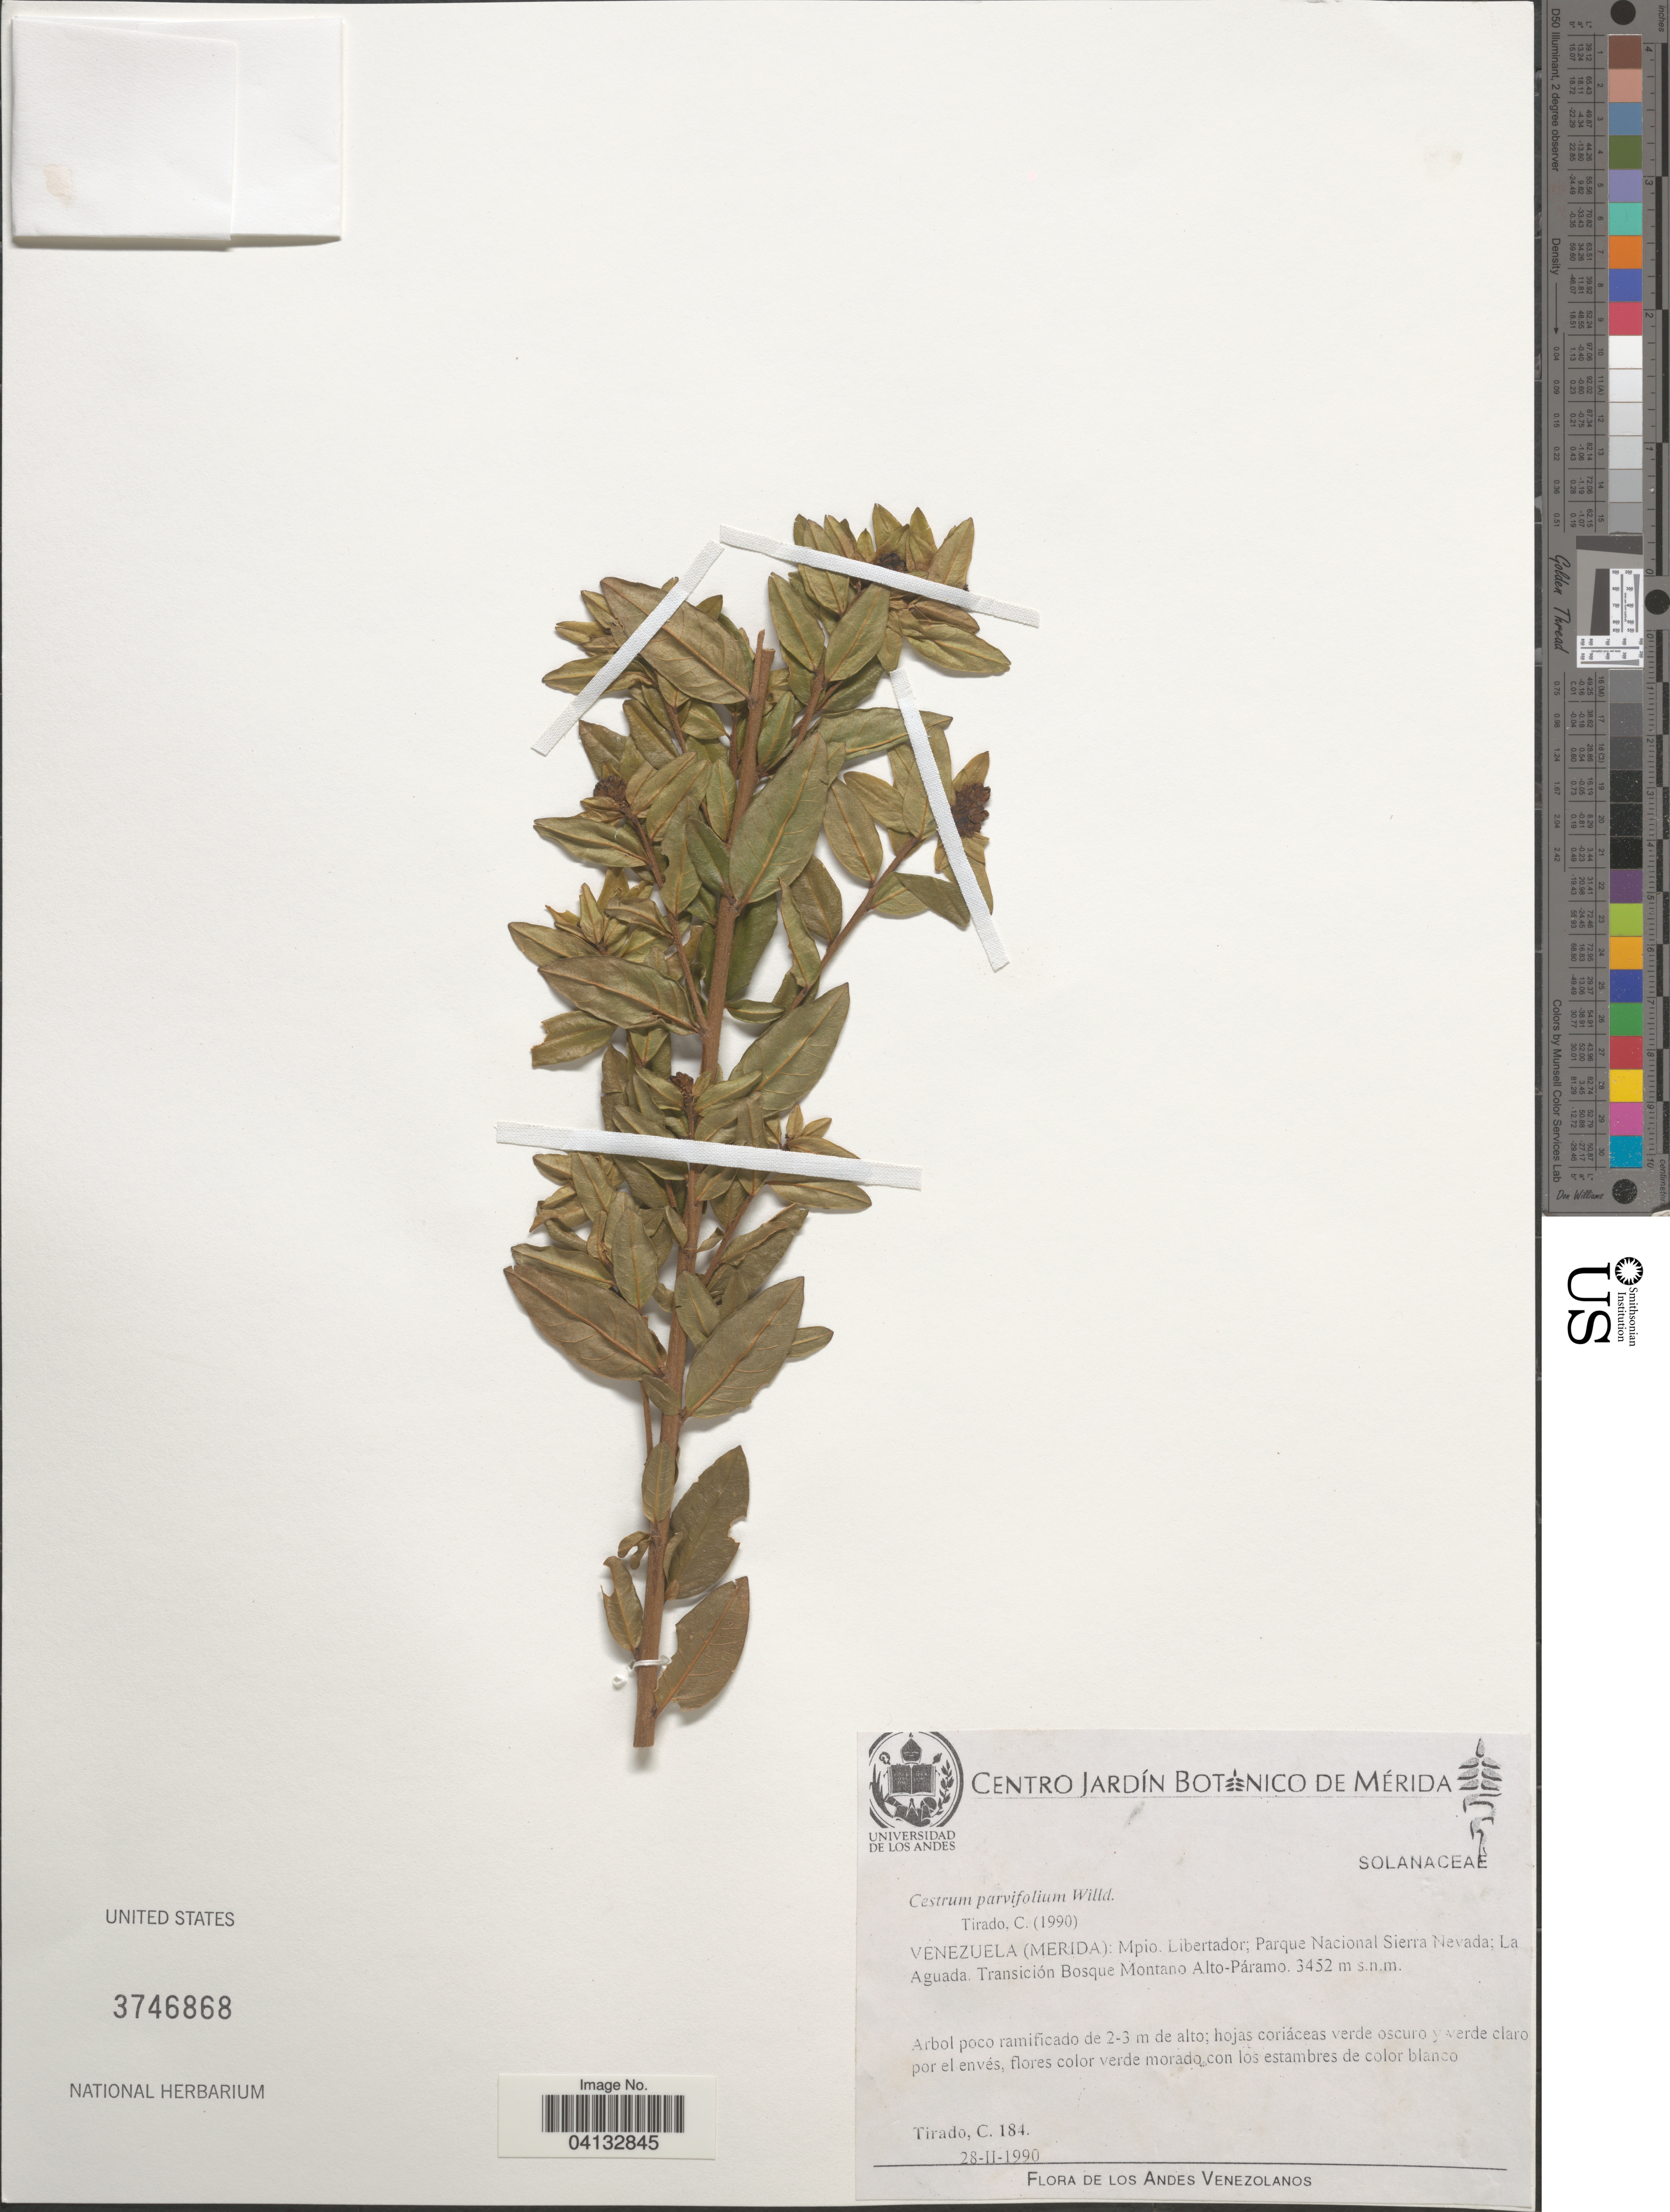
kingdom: Plantae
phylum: Tracheophyta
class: Magnoliopsida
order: Solanales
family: Solanaceae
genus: Cestrum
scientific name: Cestrum parvifolium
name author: Willd. ex Roem. & Schult.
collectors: C. Tirado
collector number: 184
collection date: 1990-02-28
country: Venezuela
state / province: Merida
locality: Mpio. Libertador; Parque Nacional Sierra Nevada; La Aguada. Transición Bosque Montano Alto-Páramo. Los Andes Venezolanos.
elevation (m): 3452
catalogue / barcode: US 3746868